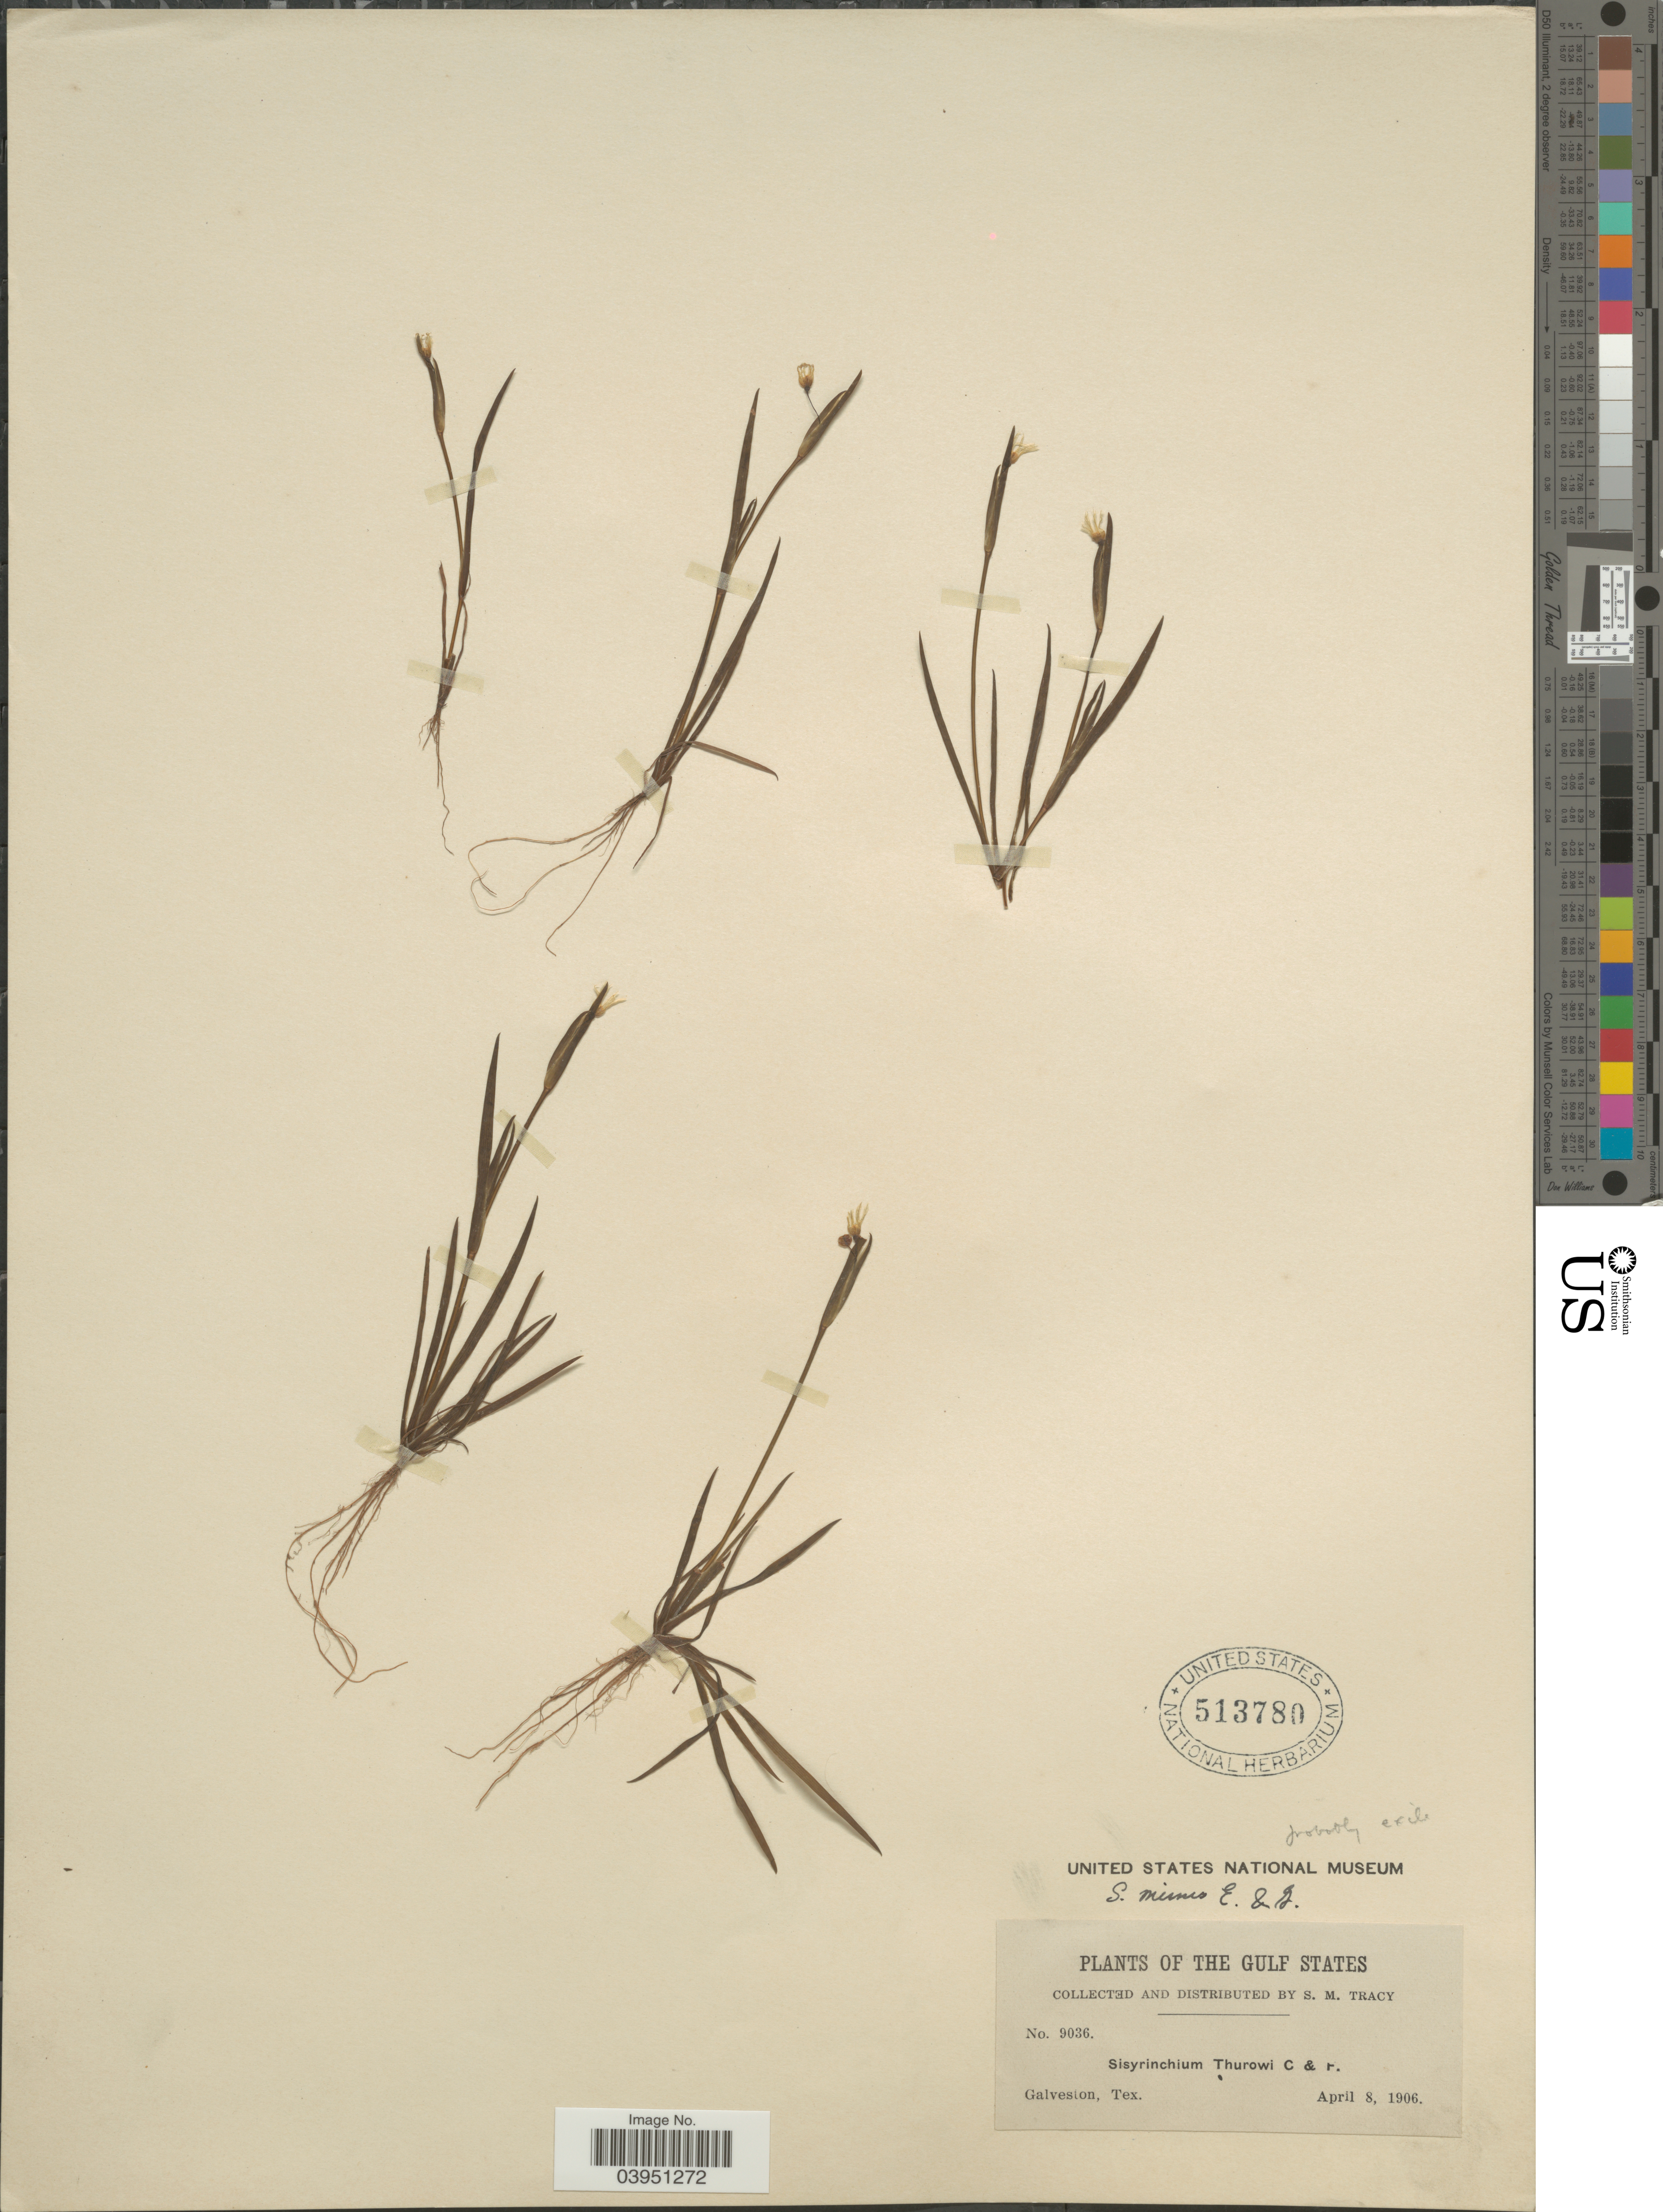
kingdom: Plantae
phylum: Tracheophyta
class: Liliopsida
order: Asparagales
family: Iridaceae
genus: Sisyrinchium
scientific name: Sisyrinchium minus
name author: Engelm. & A. Gray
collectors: S. M. Tracy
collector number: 9036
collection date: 1906-04-08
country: United States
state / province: Texas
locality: The Gulf States. Galveston.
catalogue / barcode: US 513780